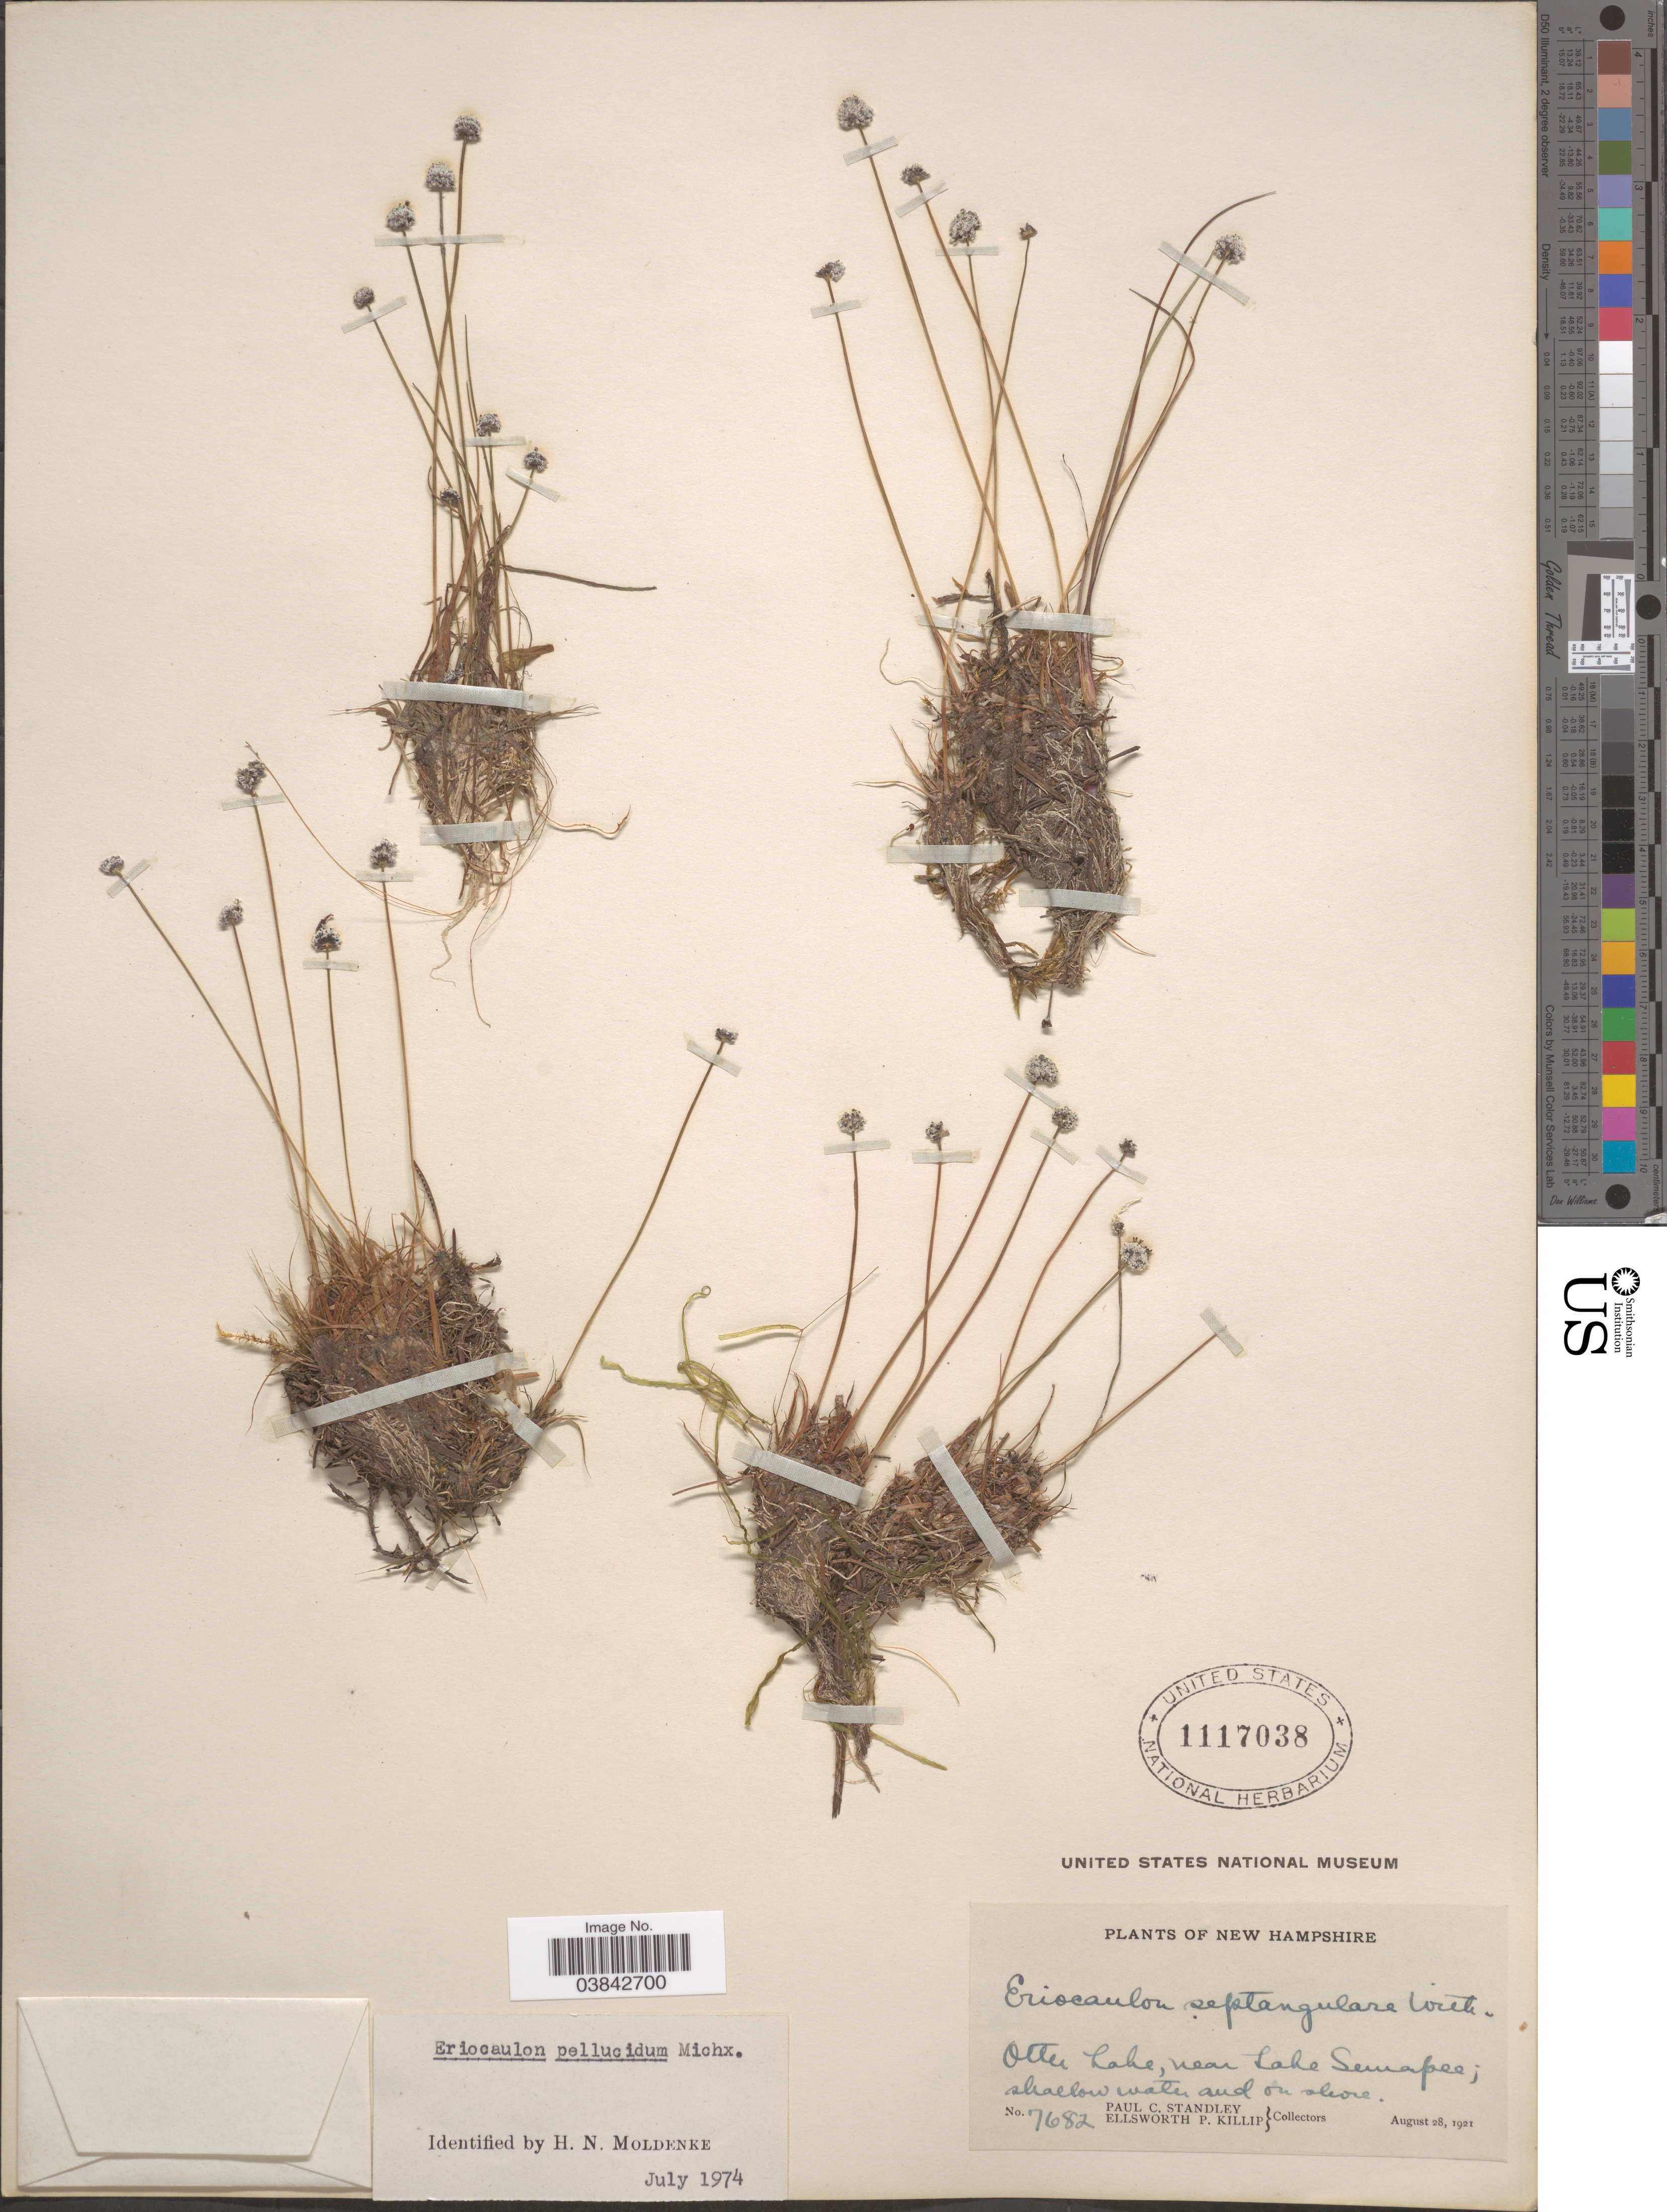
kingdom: Plantae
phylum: Tracheophyta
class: Liliopsida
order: Poales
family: Eriocaulaceae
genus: Eriocaulon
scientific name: Eriocaulon aquaticum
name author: (Hill) Druce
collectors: P. C. Standley & E. P. Killip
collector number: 7682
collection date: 1921-08-28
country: United States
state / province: New Hampshire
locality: Otter Lake, near Lake Semapee.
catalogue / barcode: US 1117038